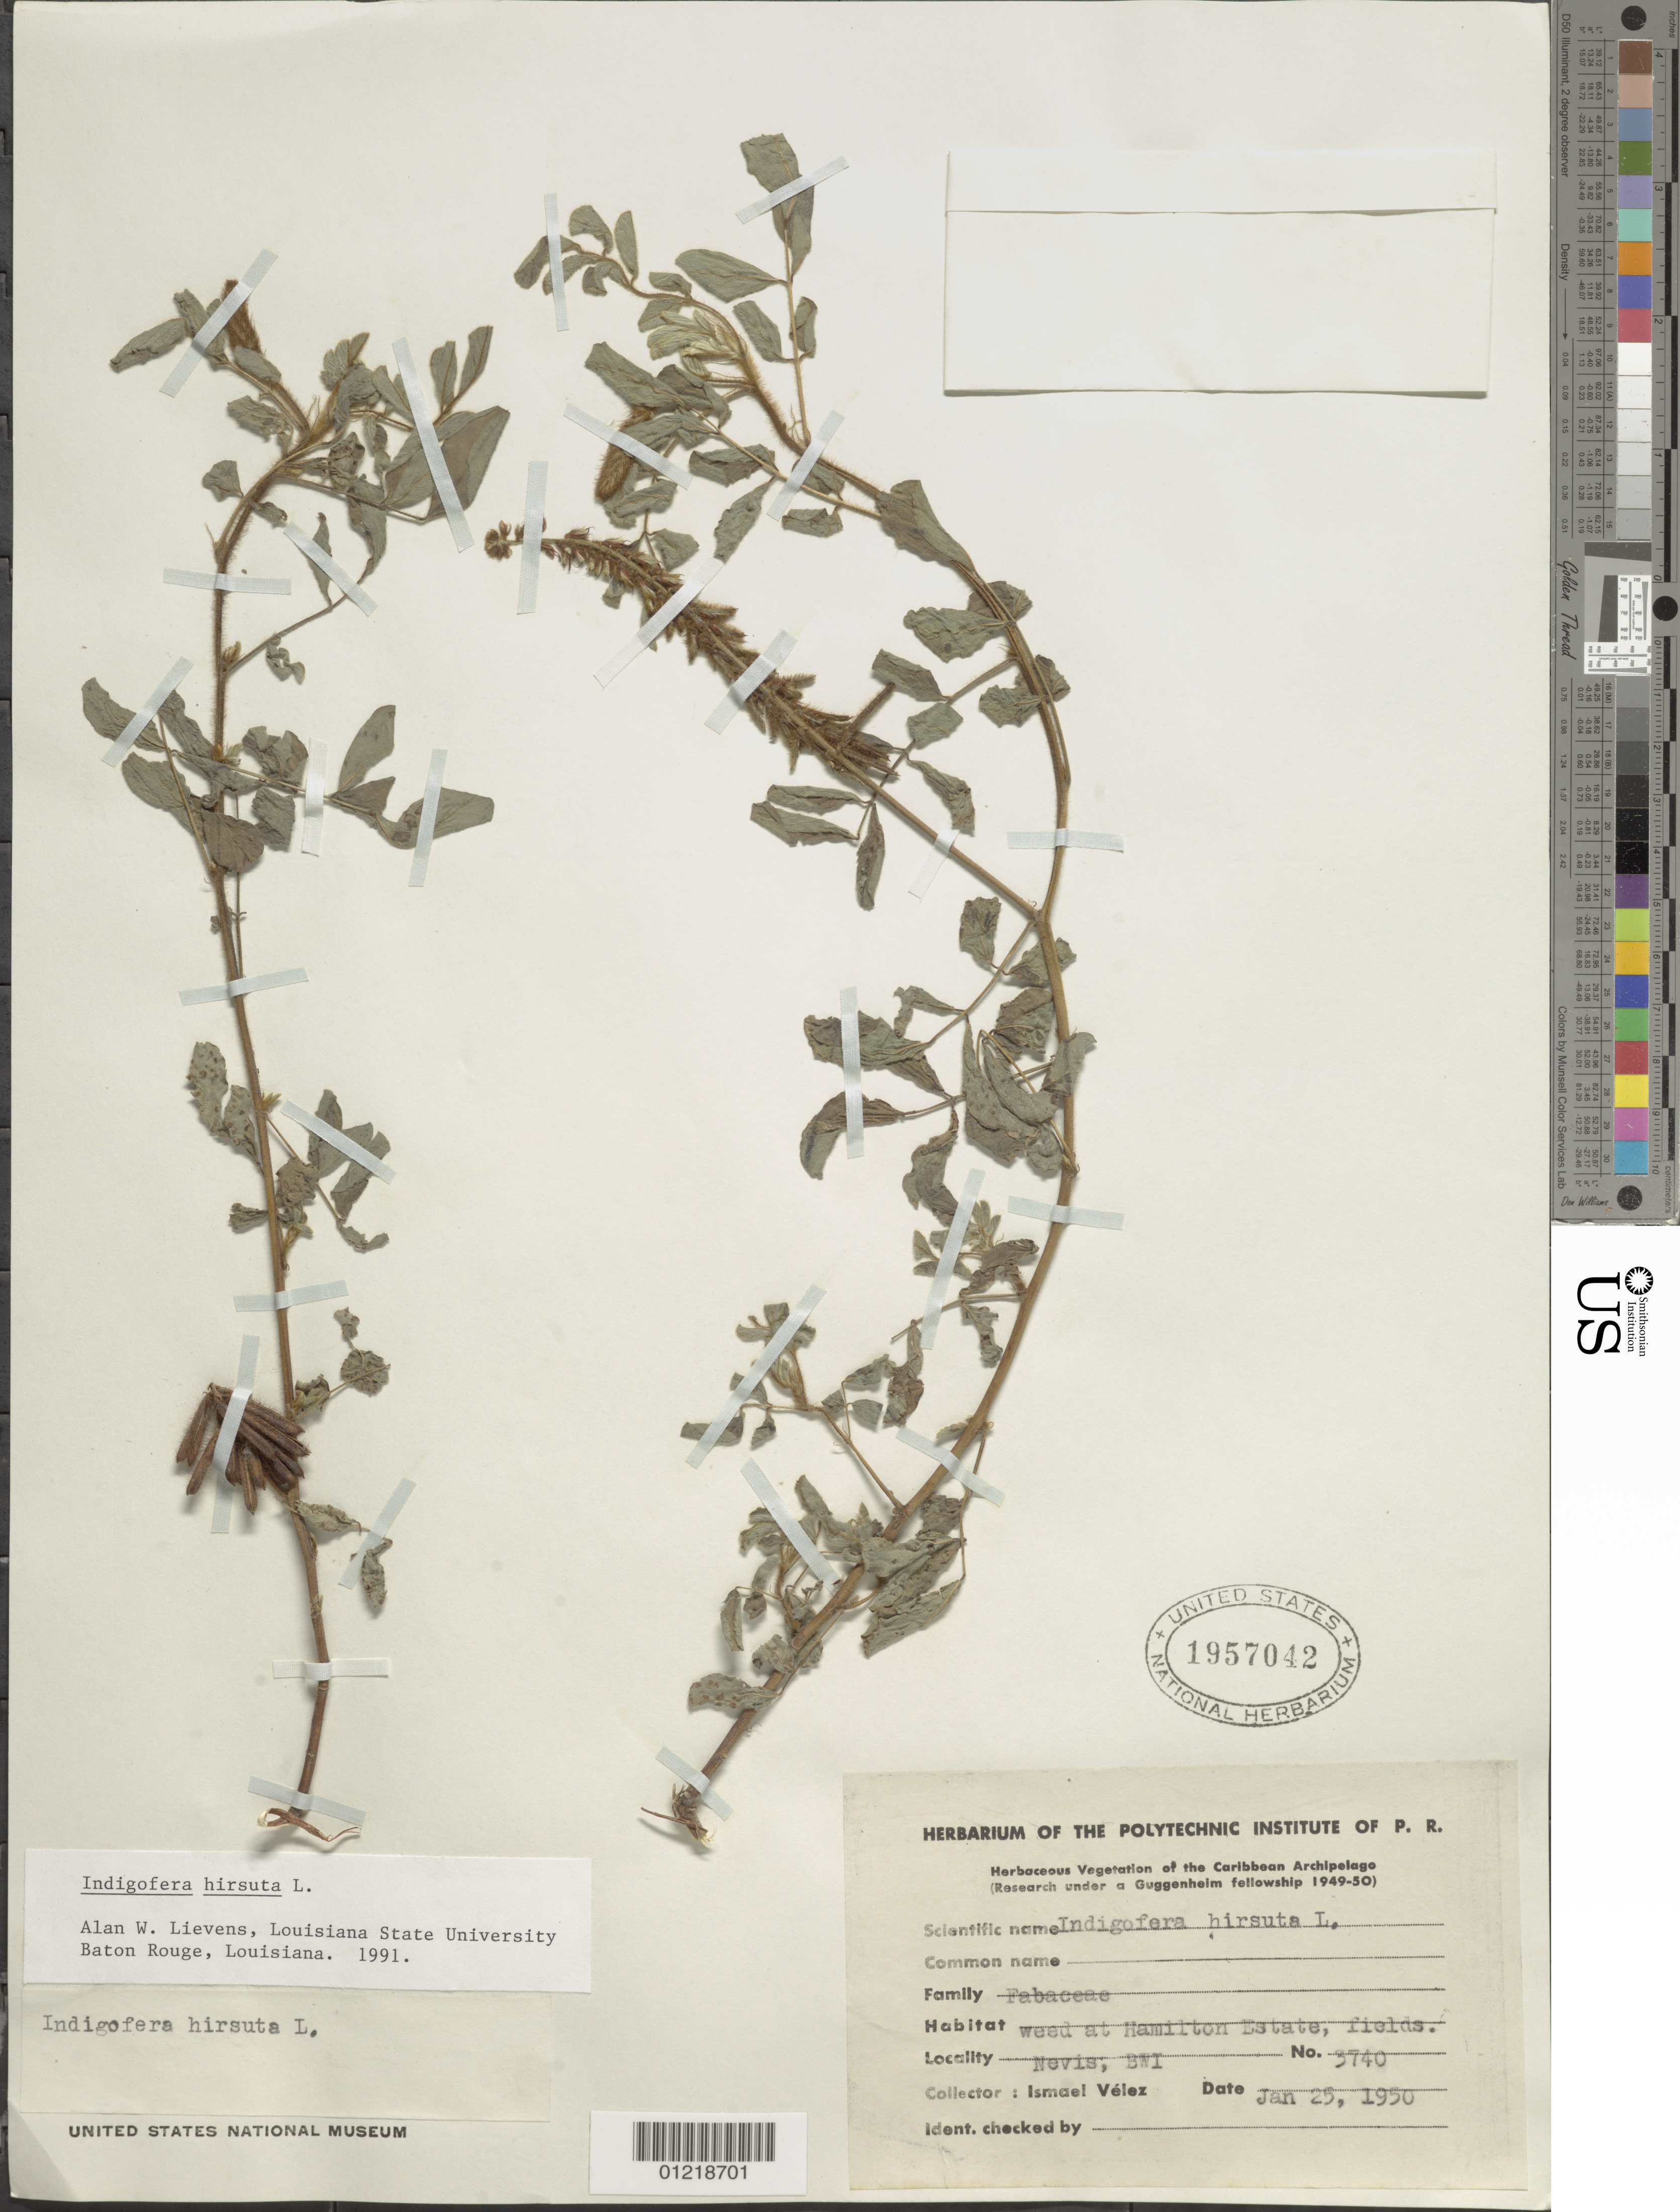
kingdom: Plantae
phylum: Tracheophyta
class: Magnoliopsida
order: Fabales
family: Fabaceae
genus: Indigofera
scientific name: Indigofera hirsuta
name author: L.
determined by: Lievens, A. W.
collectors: I. Vélez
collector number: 3740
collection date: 1950-01-25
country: St. Christopher-Nevis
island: Nevis Island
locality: Hamilton Estate.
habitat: Fields.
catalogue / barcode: US 1957042